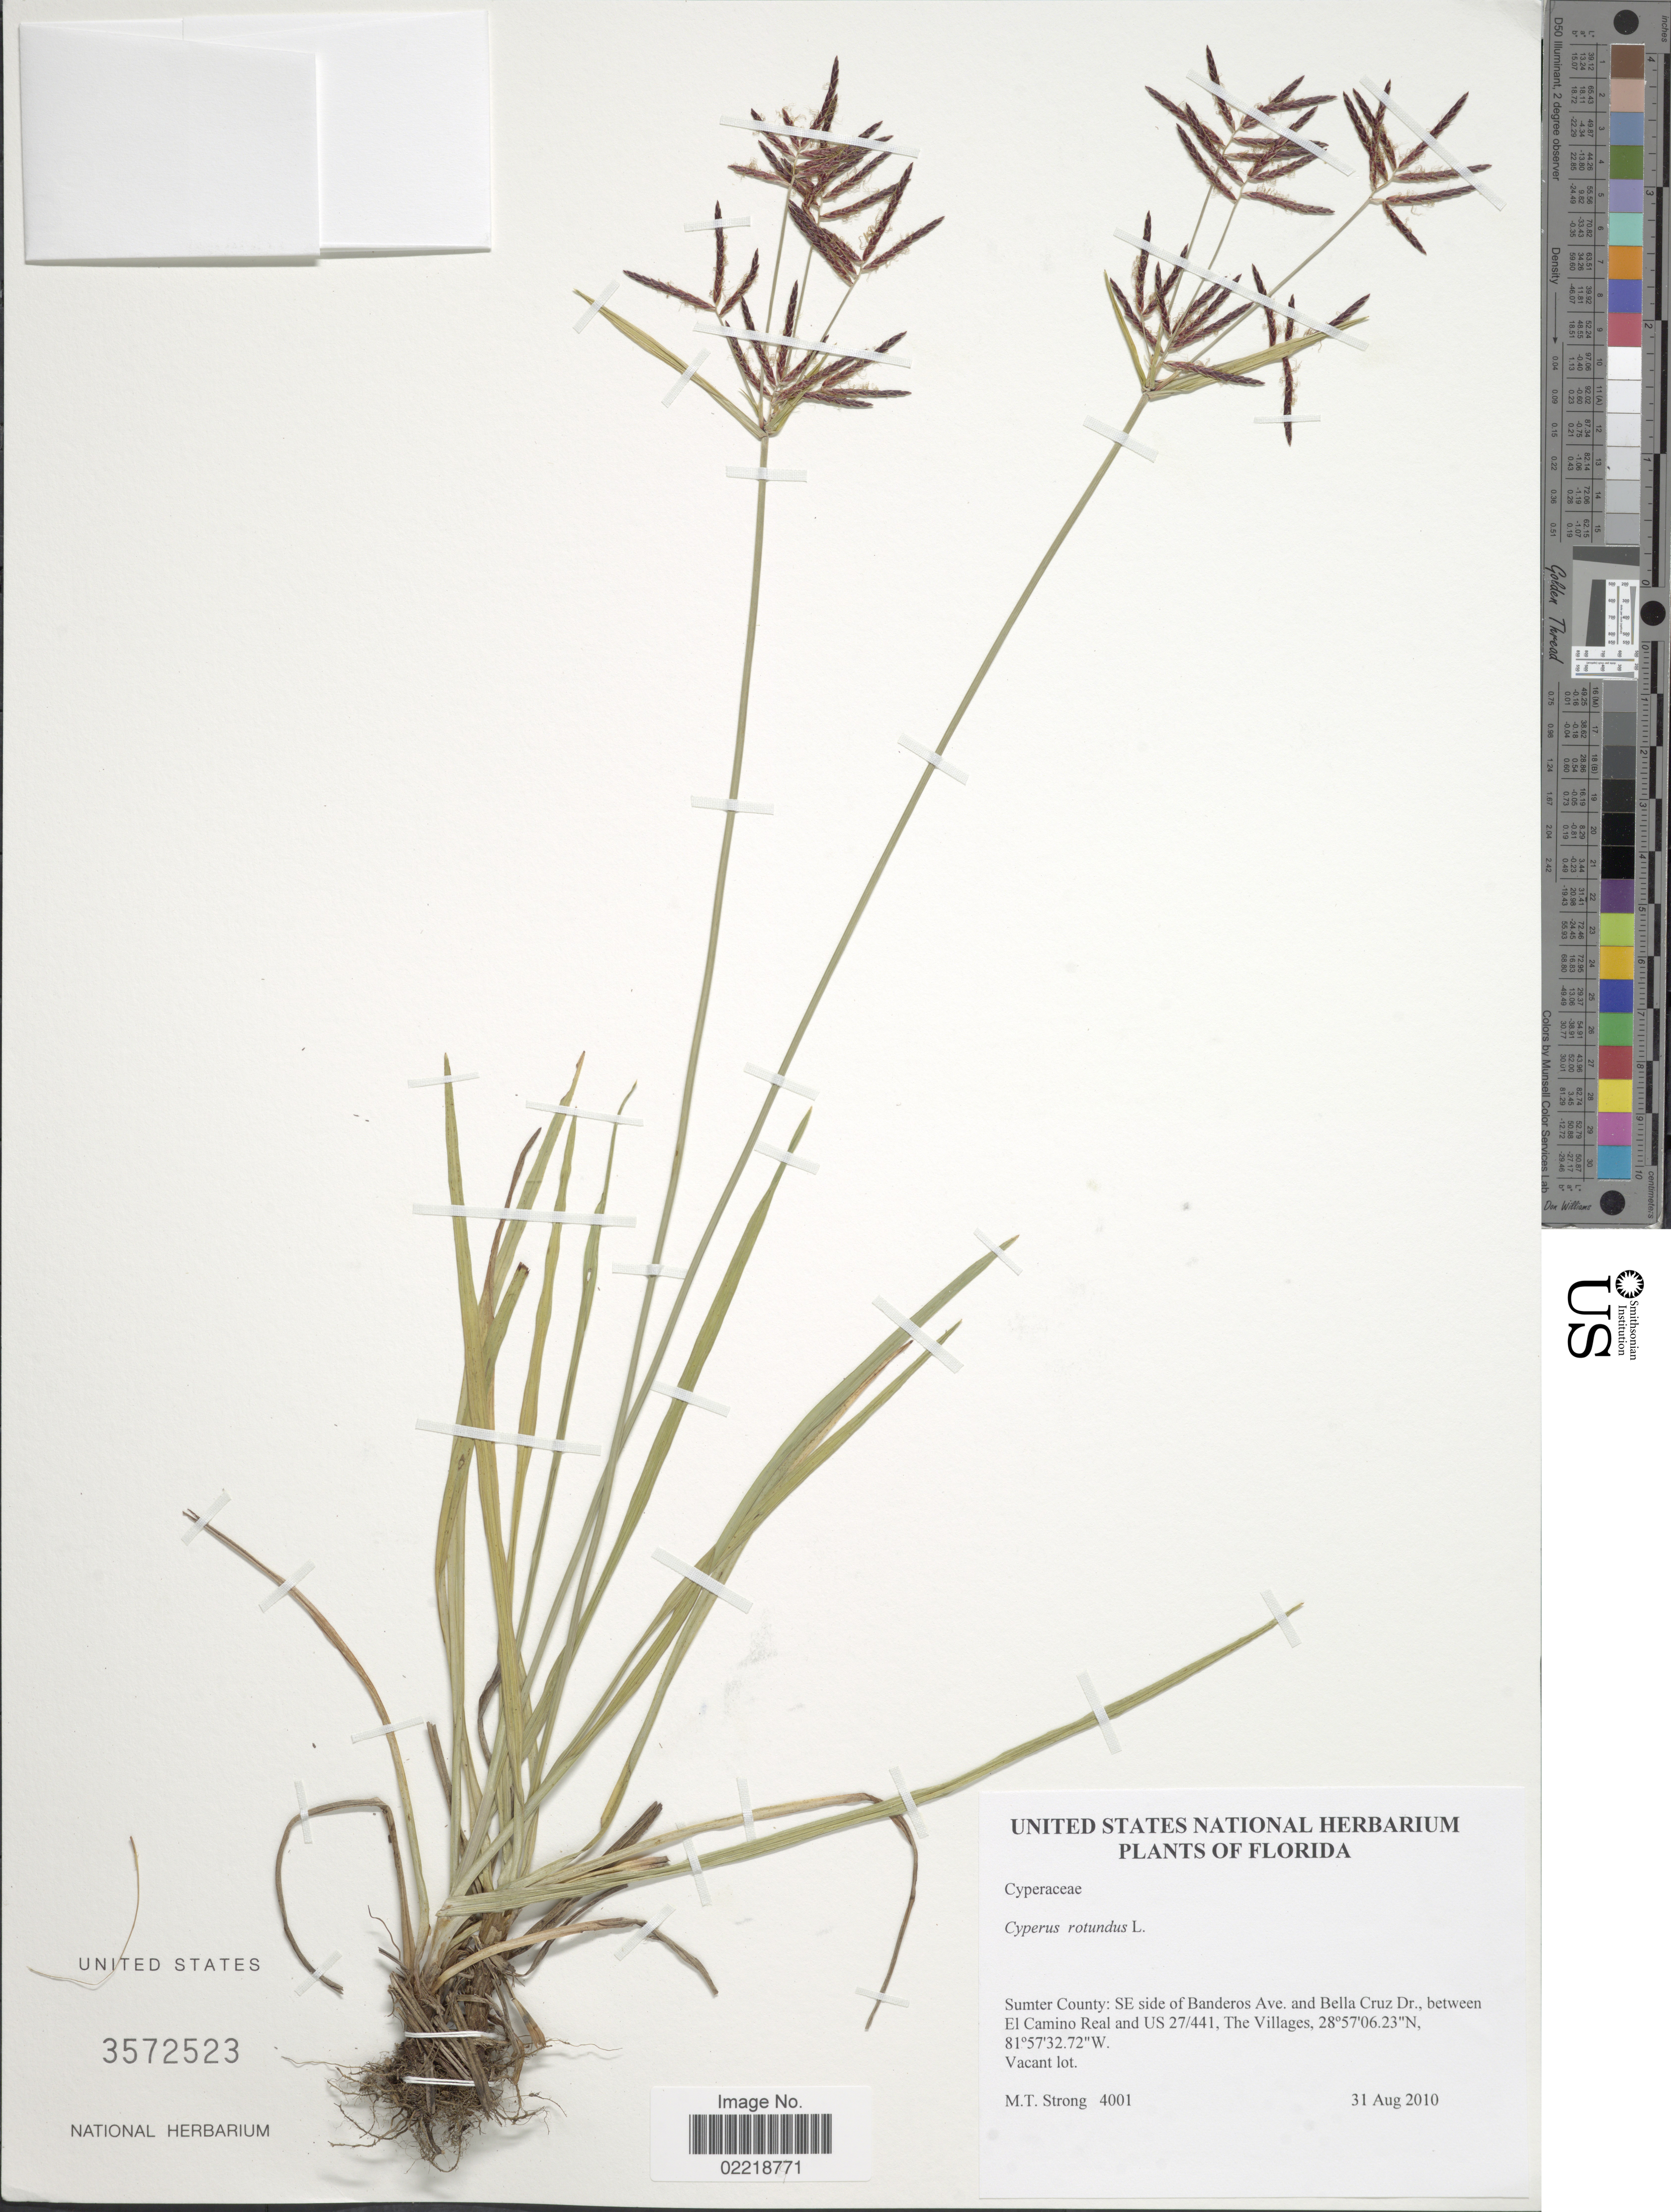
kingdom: Plantae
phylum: Tracheophyta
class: Liliopsida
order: Poales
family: Cyperaceae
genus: Cyperus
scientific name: Cyperus rotundus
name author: L.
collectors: M. T. Strong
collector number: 4001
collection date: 2010-08-31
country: United States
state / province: Florida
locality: Sumter County: SE side of Banderos Ave, and Bella Cruz Dr., between El Camino Real and US 27/441, The Villages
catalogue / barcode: US 3572523